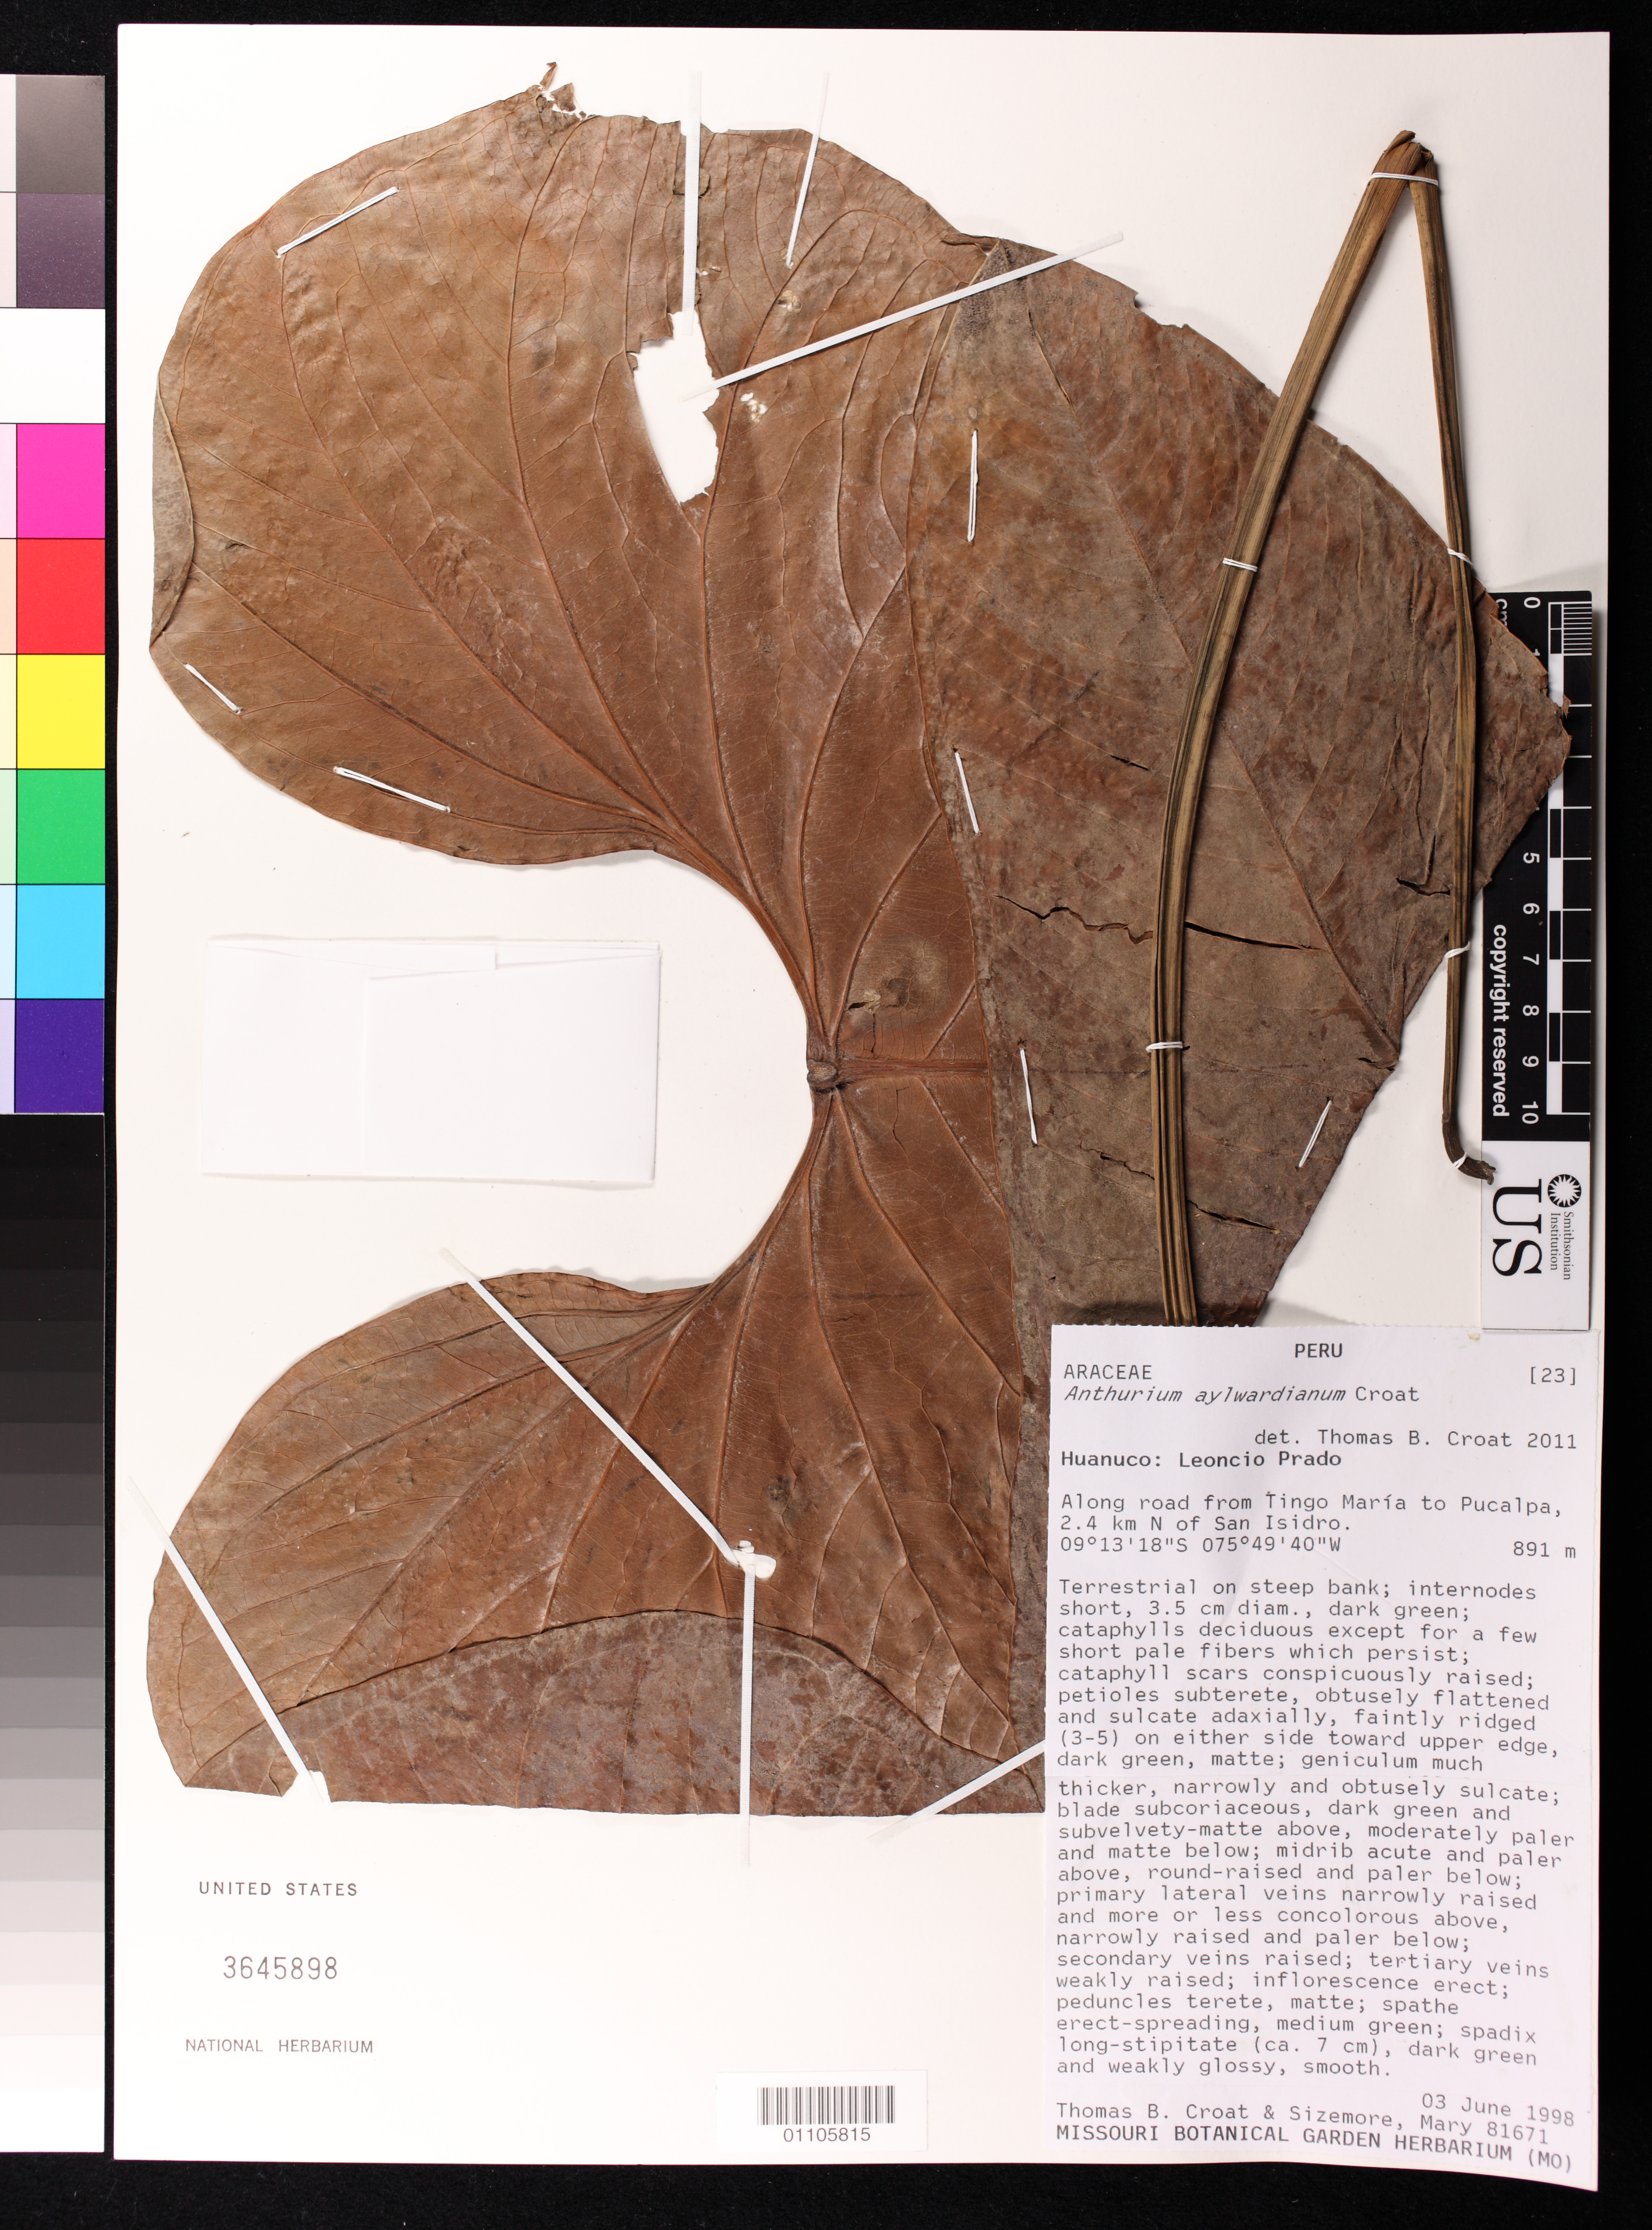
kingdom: Plantae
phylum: Tracheophyta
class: Liliopsida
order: Alismatales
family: Araceae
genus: Anthurium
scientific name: Anthurium aylwardianum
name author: Croat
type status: Isotype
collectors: T. B. Croat & M. Sizemore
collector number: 81671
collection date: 1998-06-03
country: Peru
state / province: Huánuco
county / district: Leoncio Prado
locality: Huanuco: Leoncio Prado. Along road from Tingo María to Pucalpa, 2.4 km N of San Isidro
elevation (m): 891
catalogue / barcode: US 3645898